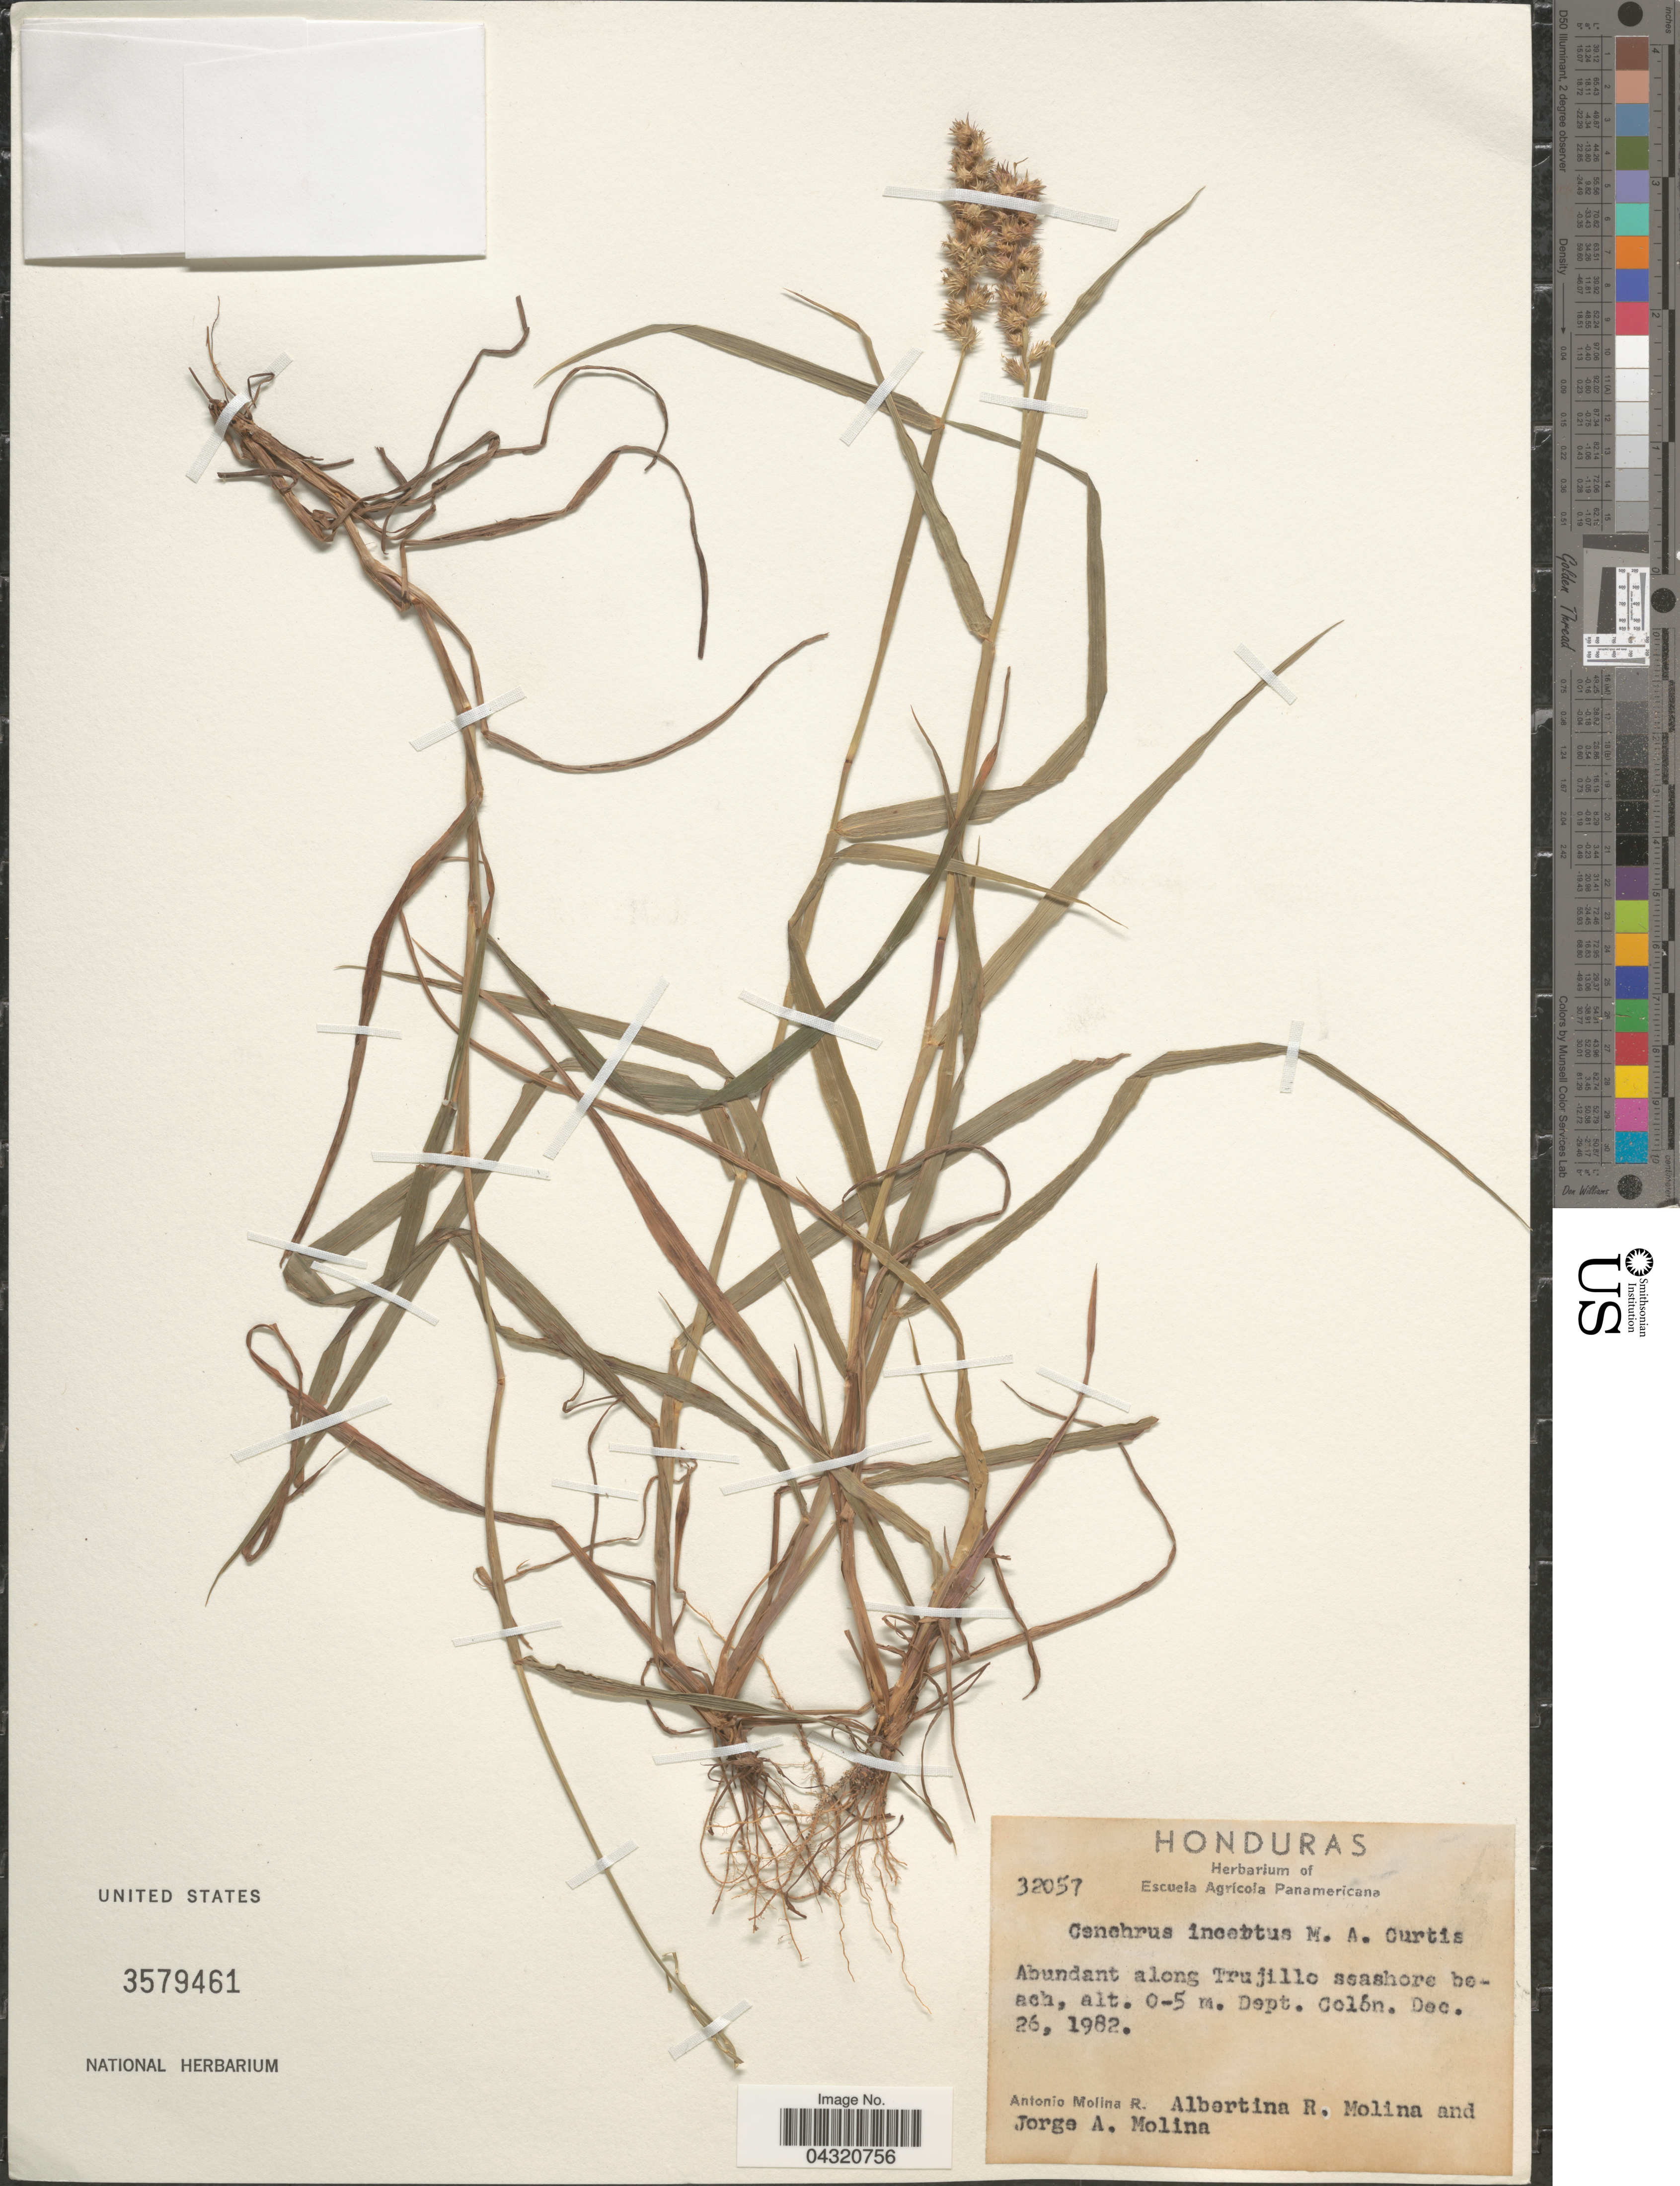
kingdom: Plantae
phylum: Tracheophyta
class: Liliopsida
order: Poales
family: Poaceae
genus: Cenchrus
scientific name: Cenchrus spinifex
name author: Cav.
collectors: A. Molina R., A. R. Molina & J. A. Molina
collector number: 32057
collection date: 1982-12-26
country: Honduras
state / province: Colon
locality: Abundant along Trujillo seashore beach. Dept. Colón.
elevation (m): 0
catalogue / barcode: US 3579461